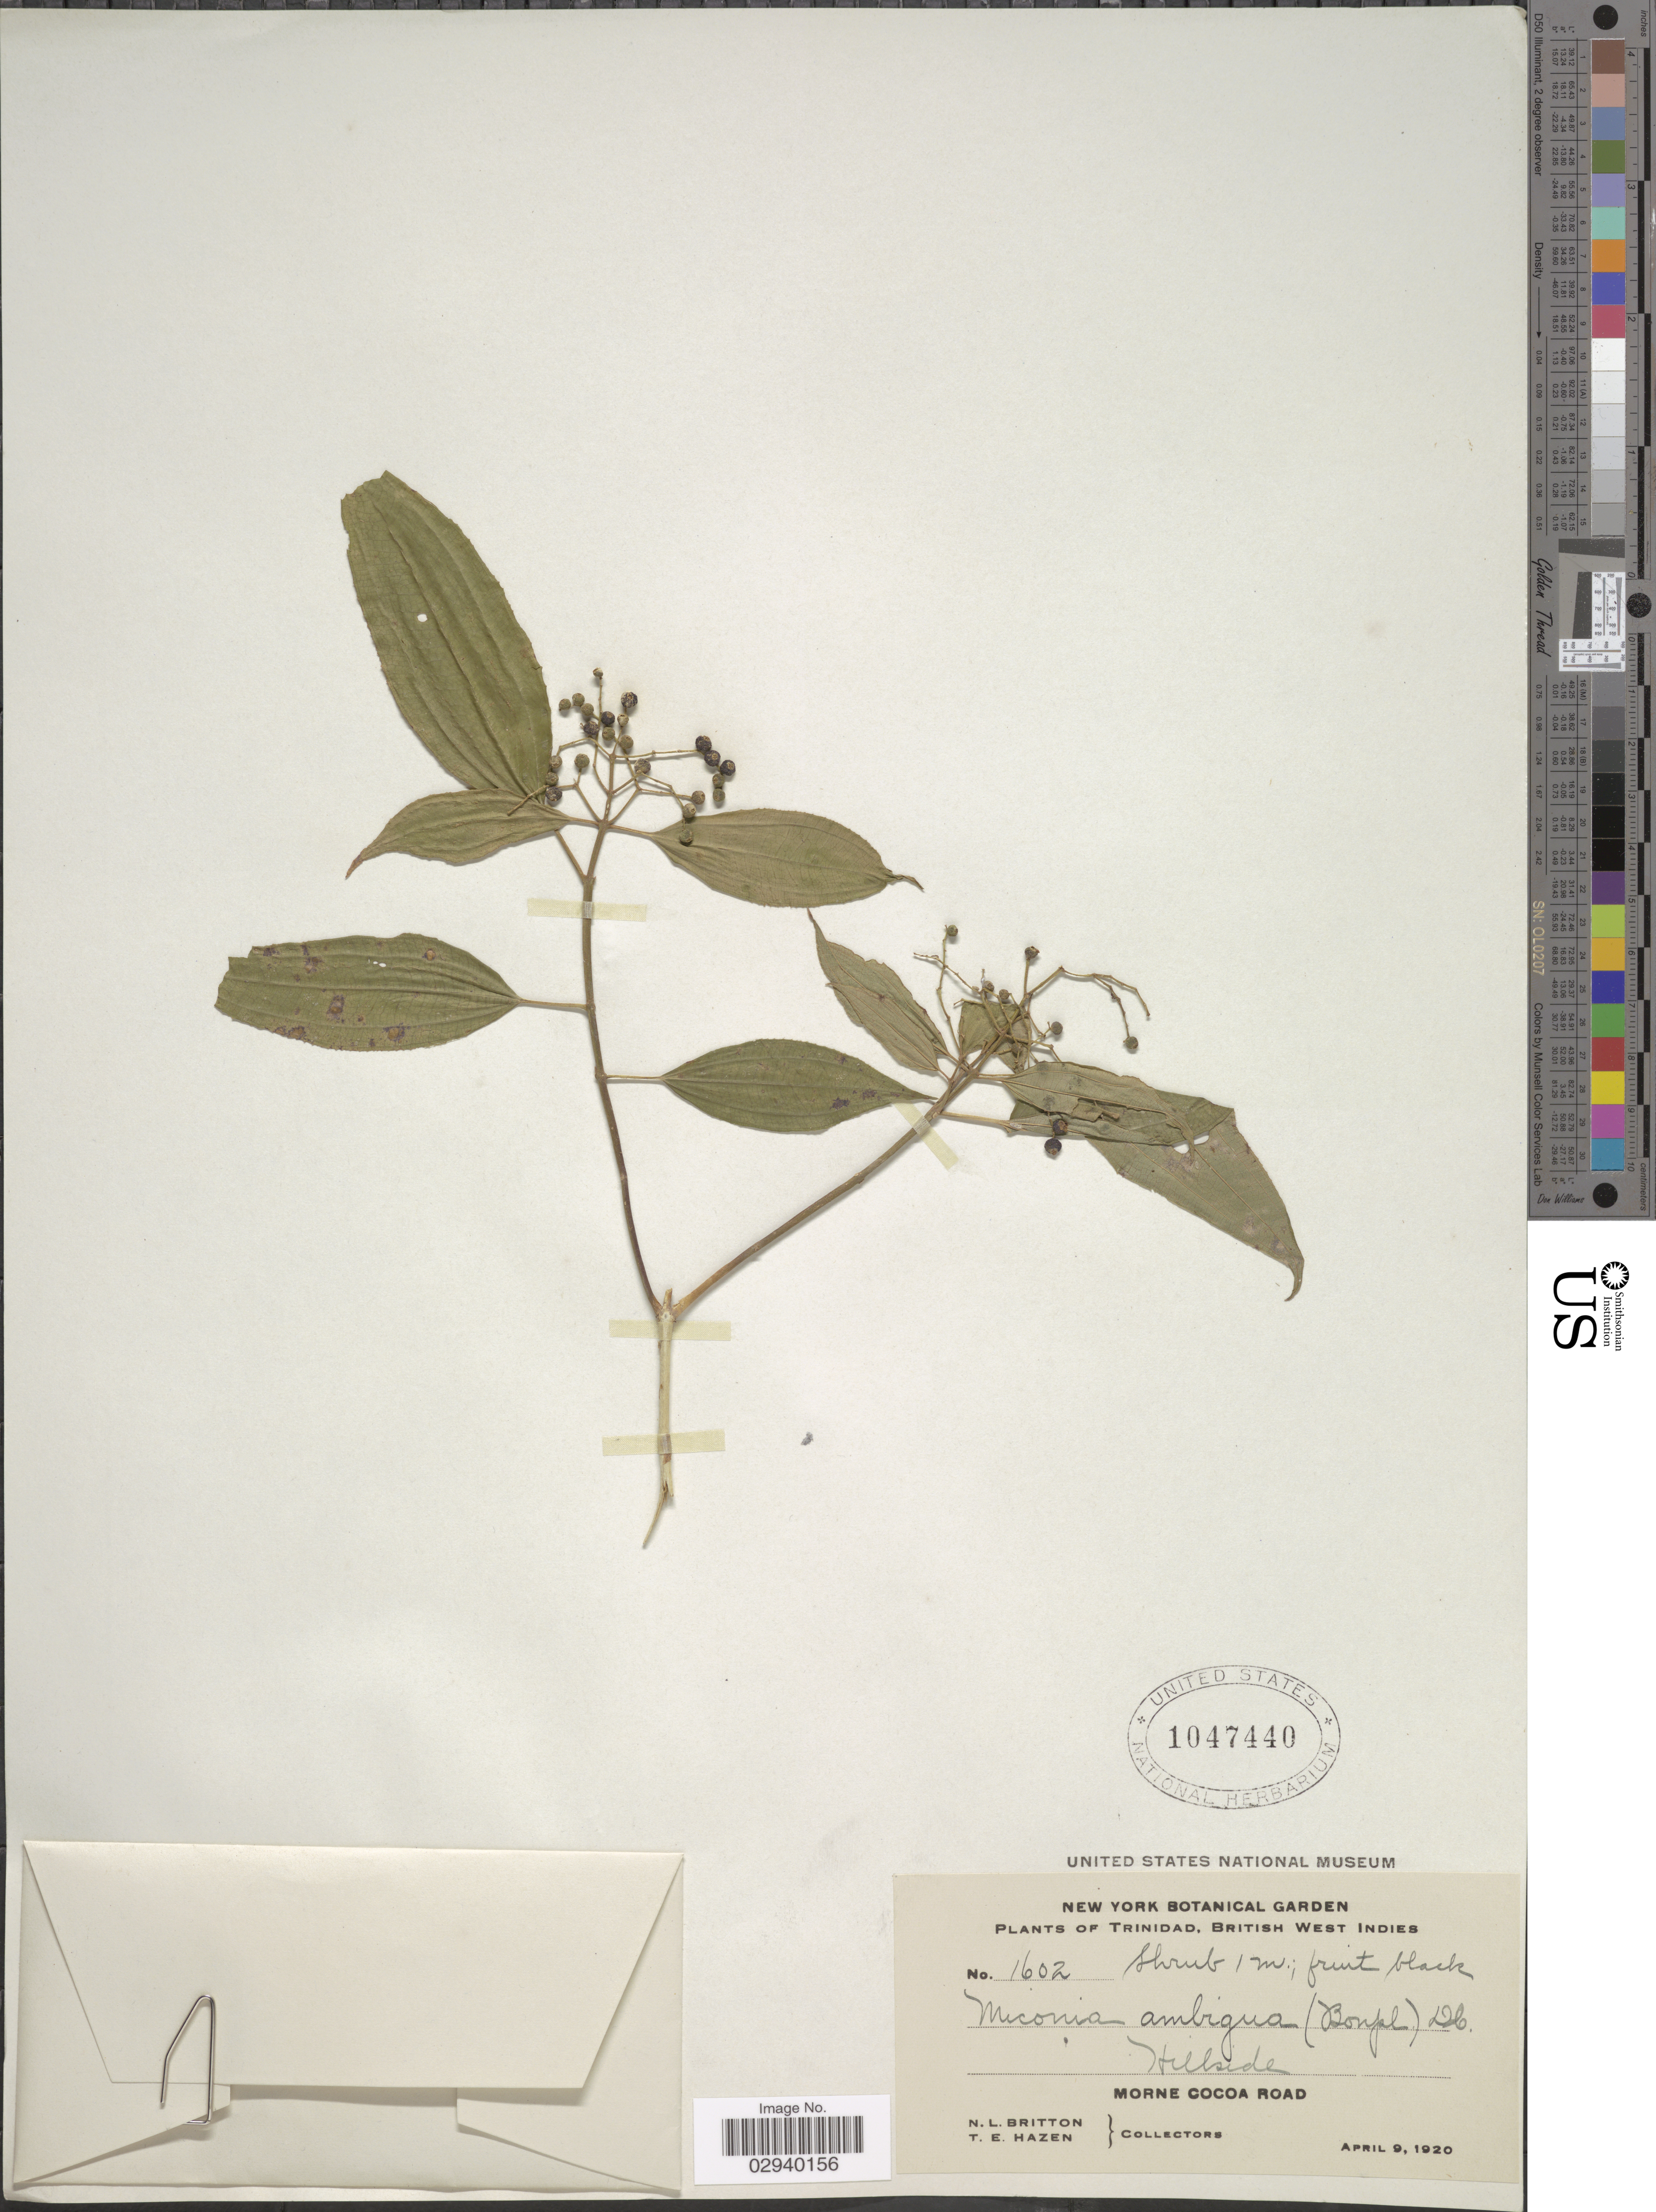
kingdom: Plantae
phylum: Tracheophyta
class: Magnoliopsida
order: Myrtales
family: Melastomataceae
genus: Miconia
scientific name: Miconia laevigata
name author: (L.) D. Don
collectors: N. Britton & T. E. Hazen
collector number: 1602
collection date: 1920-04-09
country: Trinidad and Tobago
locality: Trinidad, British West Indies. Morne Cocoa Road.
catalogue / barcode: US 1047440